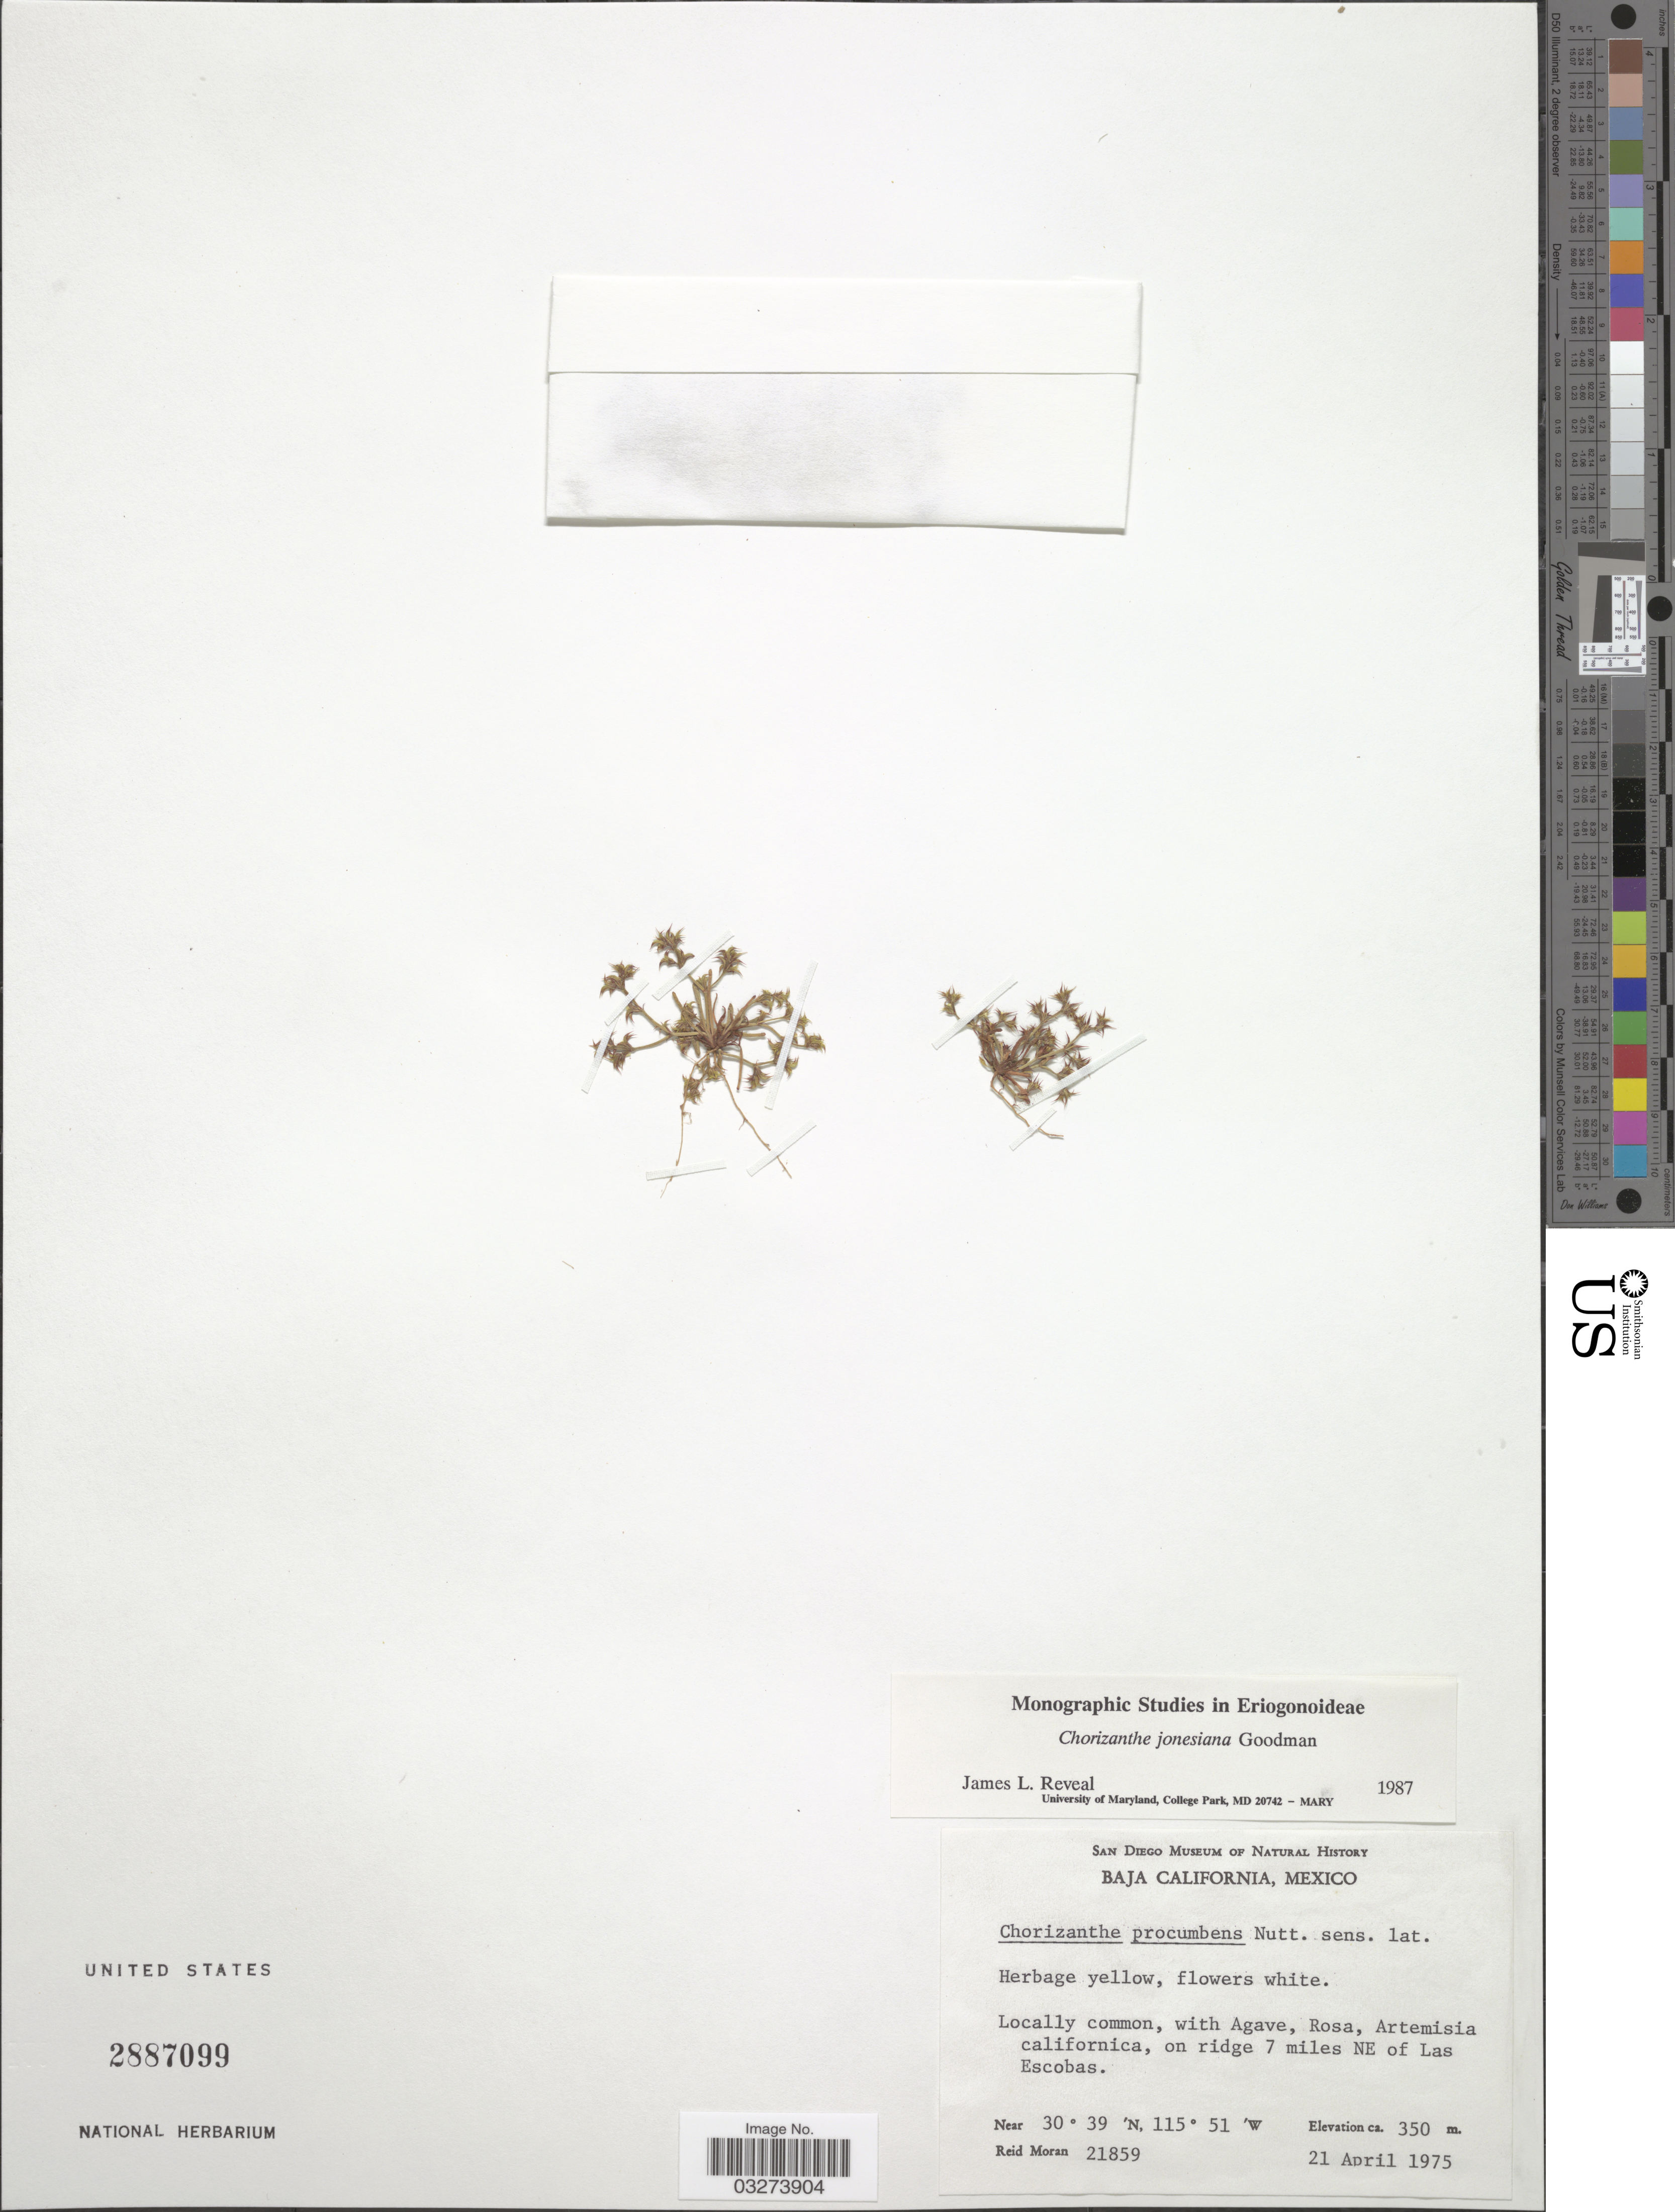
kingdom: Plantae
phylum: Tracheophyta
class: Magnoliopsida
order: Caryophyllales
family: Polygonaceae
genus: Chorizanthe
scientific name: Chorizanthe procumbens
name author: Nutt.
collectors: R. Moran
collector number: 21859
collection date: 1975-04-12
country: Mexico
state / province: Baja California Norte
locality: On ridge 7 miles NE of Las Escobas.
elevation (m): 350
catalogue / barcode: US 2887099